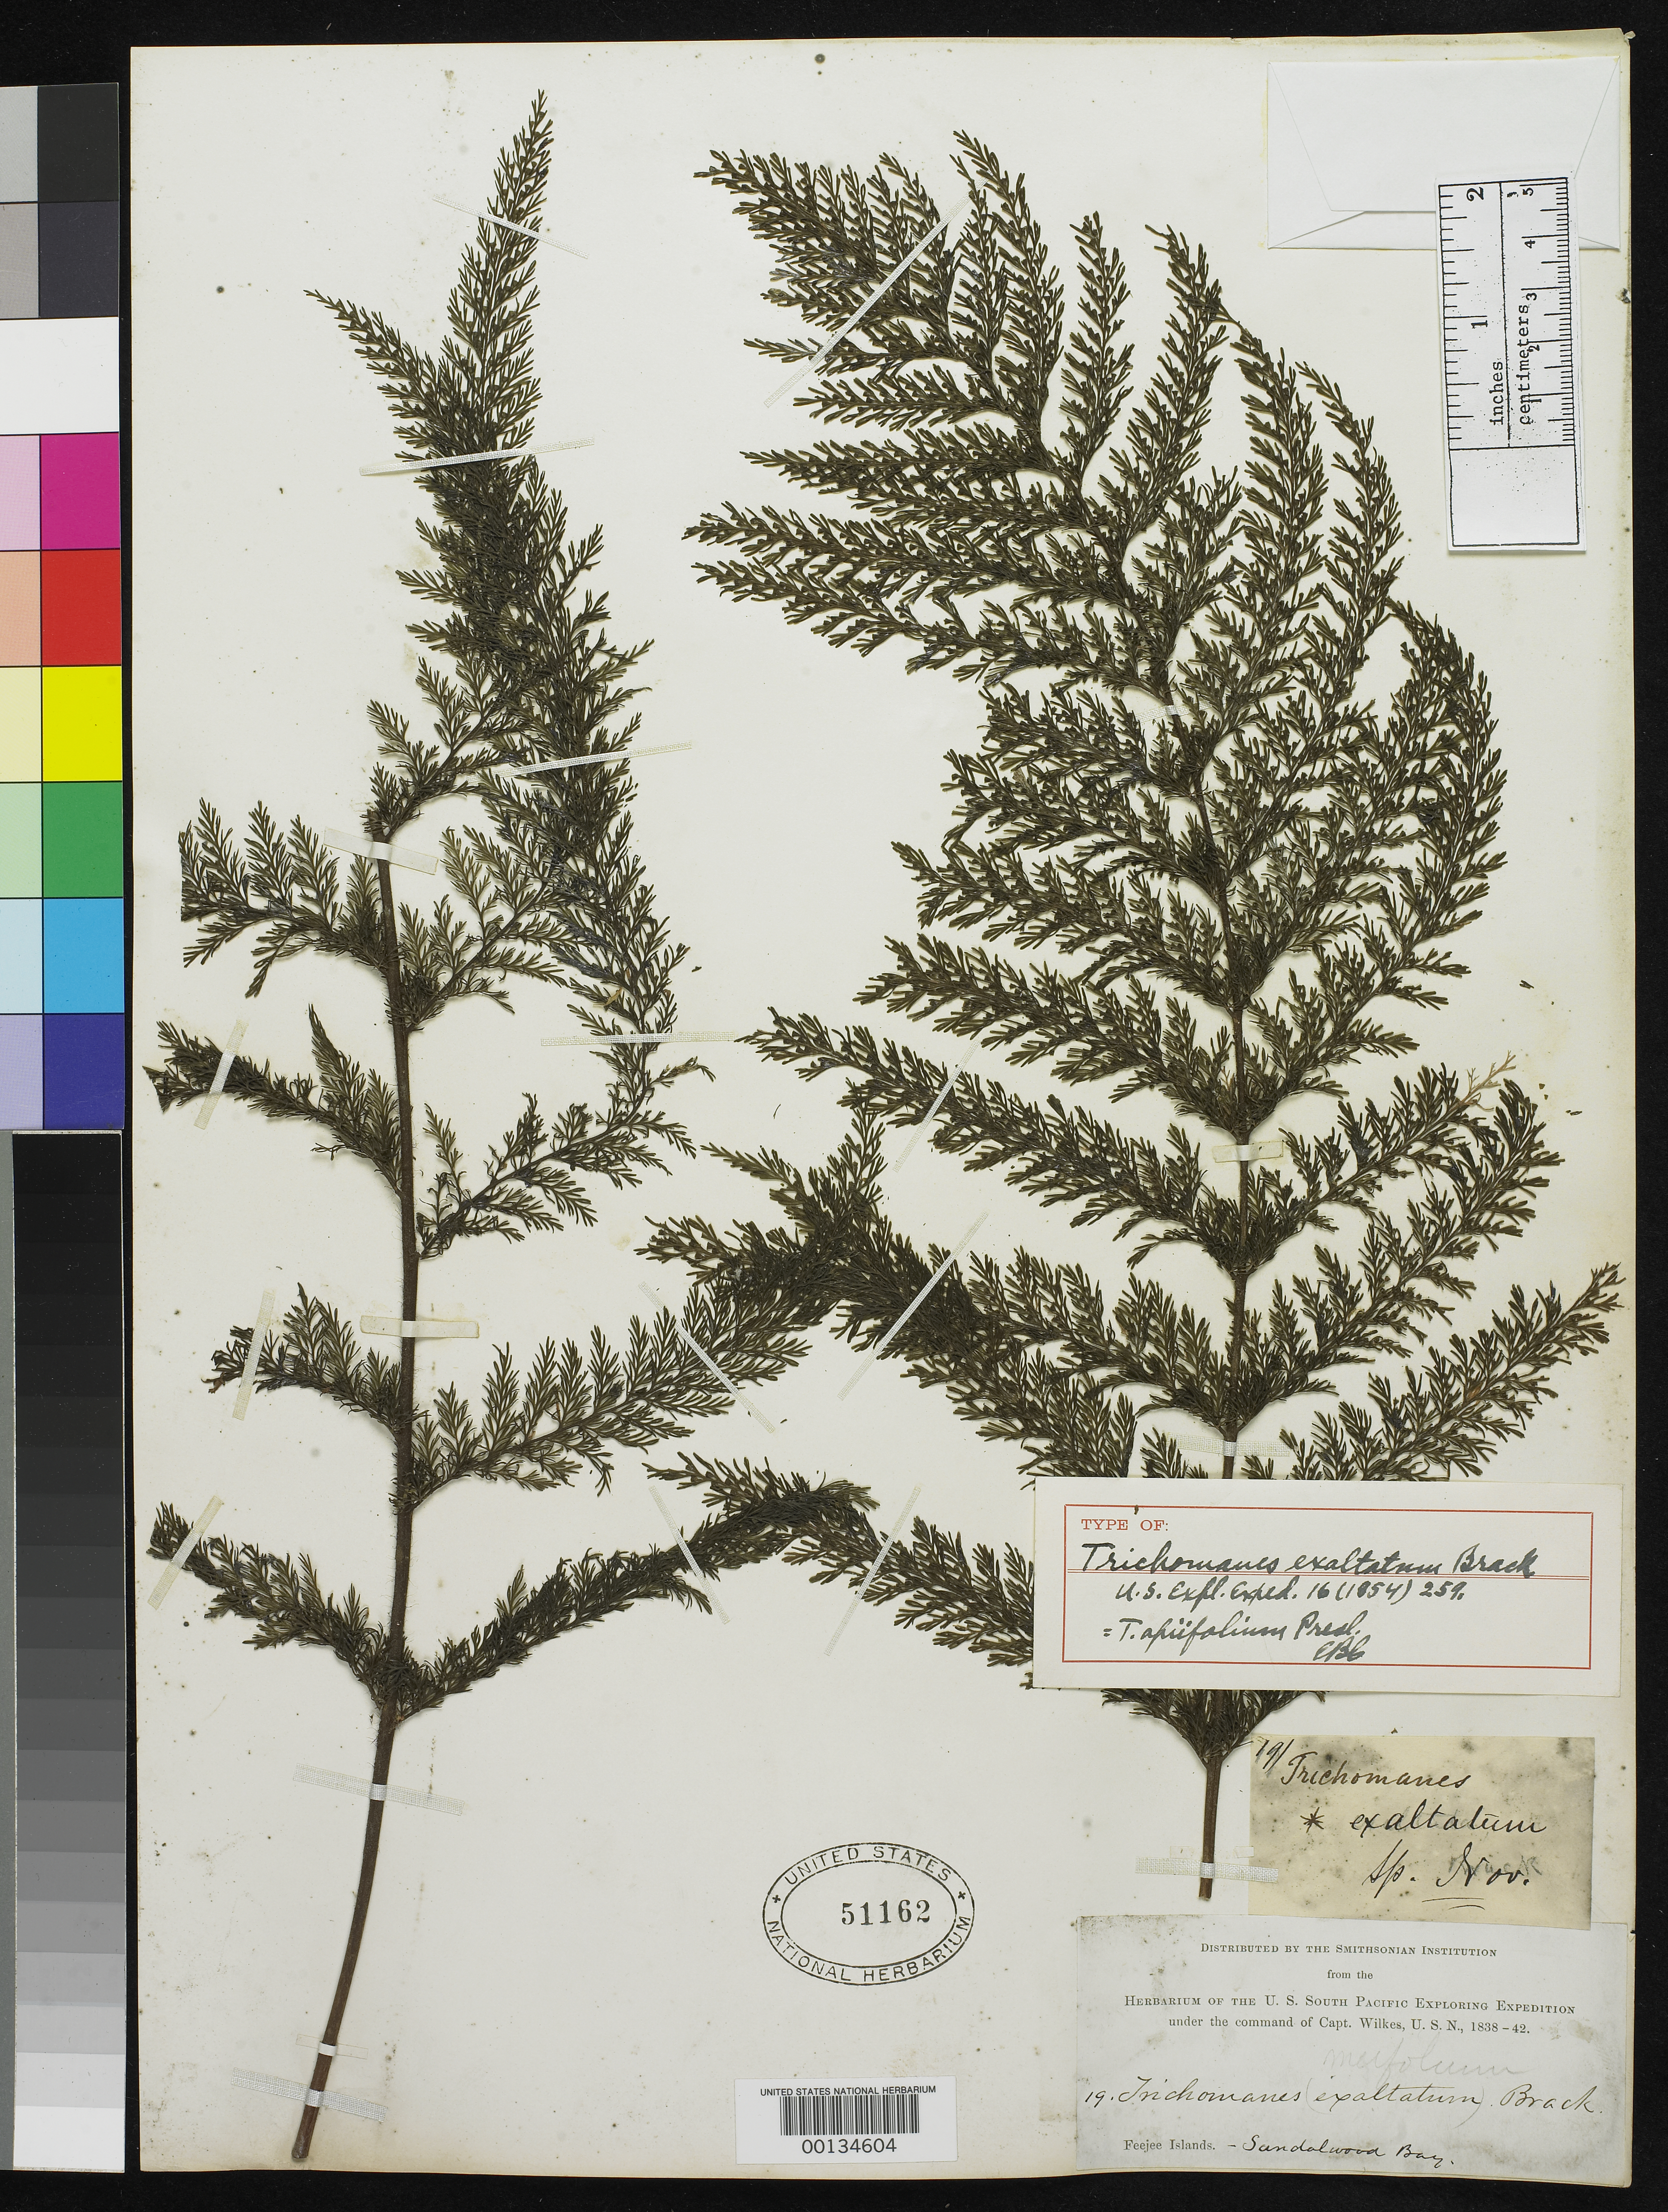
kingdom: Plantae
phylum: Tracheophyta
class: Polypodiopsida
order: Hymenophyllales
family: Hymenophyllaceae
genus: Trichomanes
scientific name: Trichomanes exaltatum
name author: Brack. in Wilkes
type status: Holotype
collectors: Wilkes Explor. Exped.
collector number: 19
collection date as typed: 1838 to -- --- 1842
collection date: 1838/1842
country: Fiji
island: Ovalau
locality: Sandalwood Bay.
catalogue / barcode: US 51162